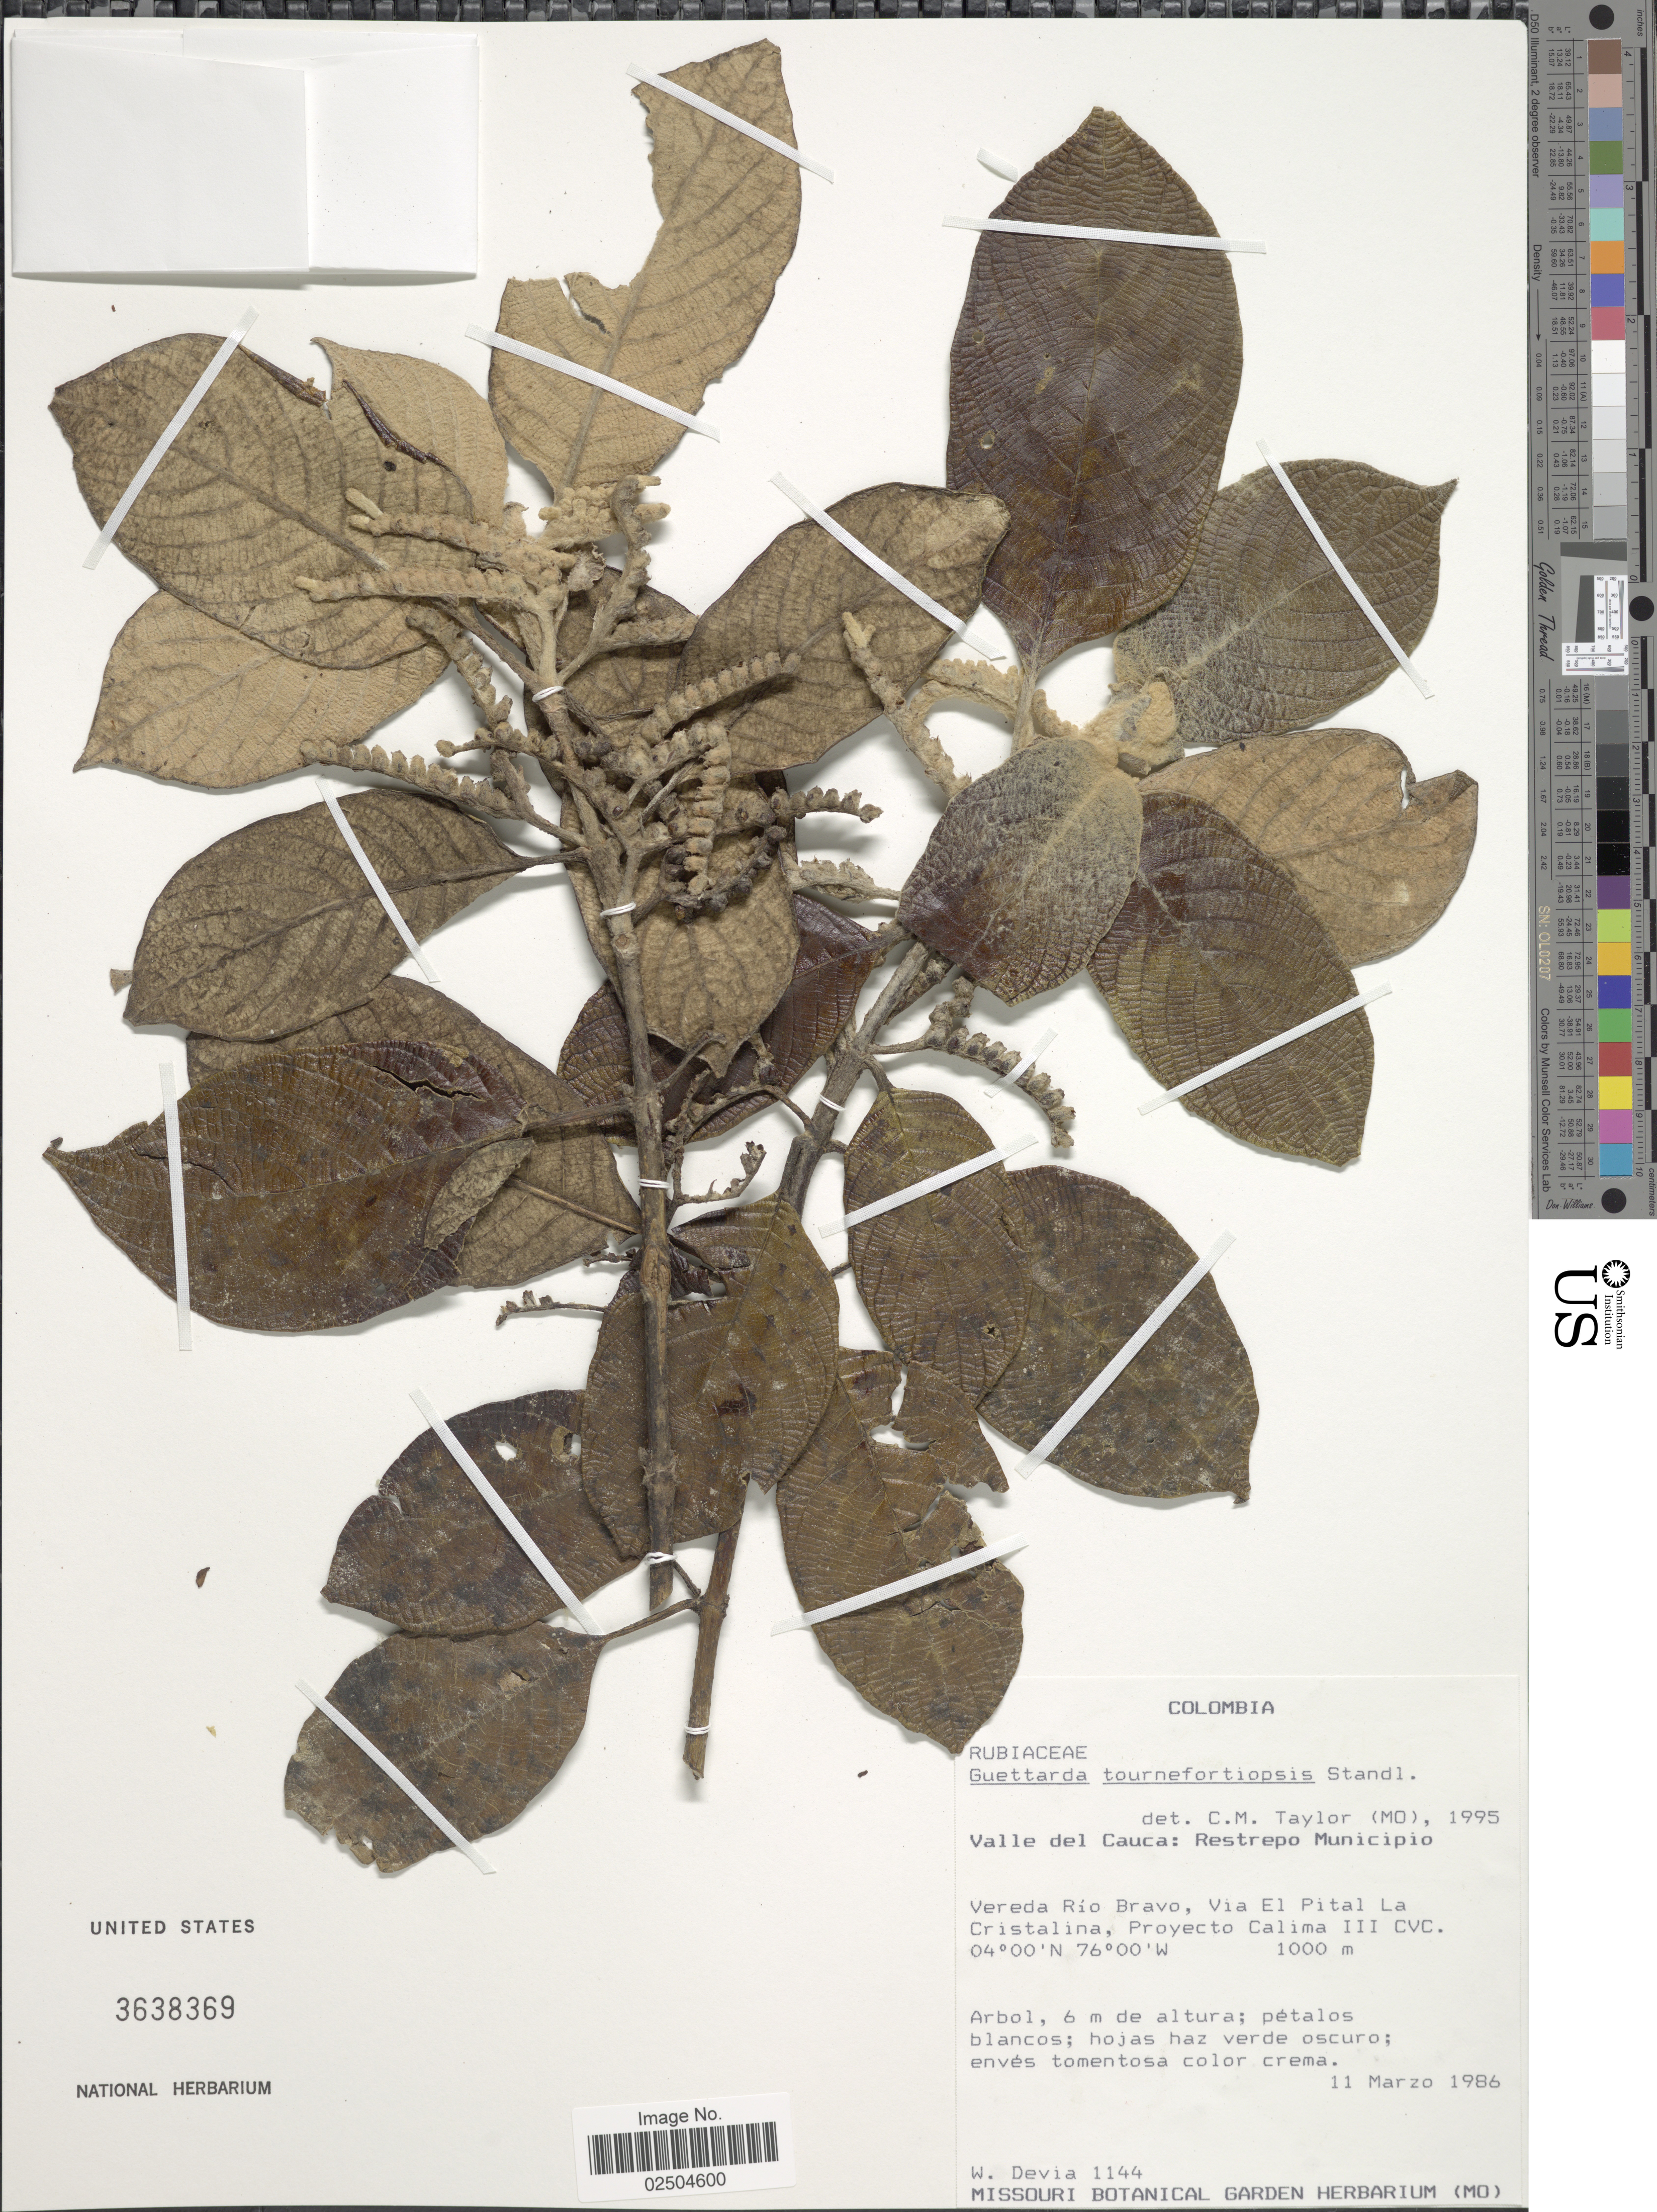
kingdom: Plantae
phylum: Tracheophyta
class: Magnoliopsida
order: Gentianales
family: Rubiaceae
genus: Guettarda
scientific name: Guettarda tournefortiopsis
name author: Standl.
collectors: W. Devia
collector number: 1144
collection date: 1986-03-11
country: Colombia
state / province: Valle del Cauca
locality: Restrepo Municipio, Vereda Rio Bravo, Via El Pital La Cristalina, Proyecto Calima III CVC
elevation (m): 1000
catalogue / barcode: US 3638369